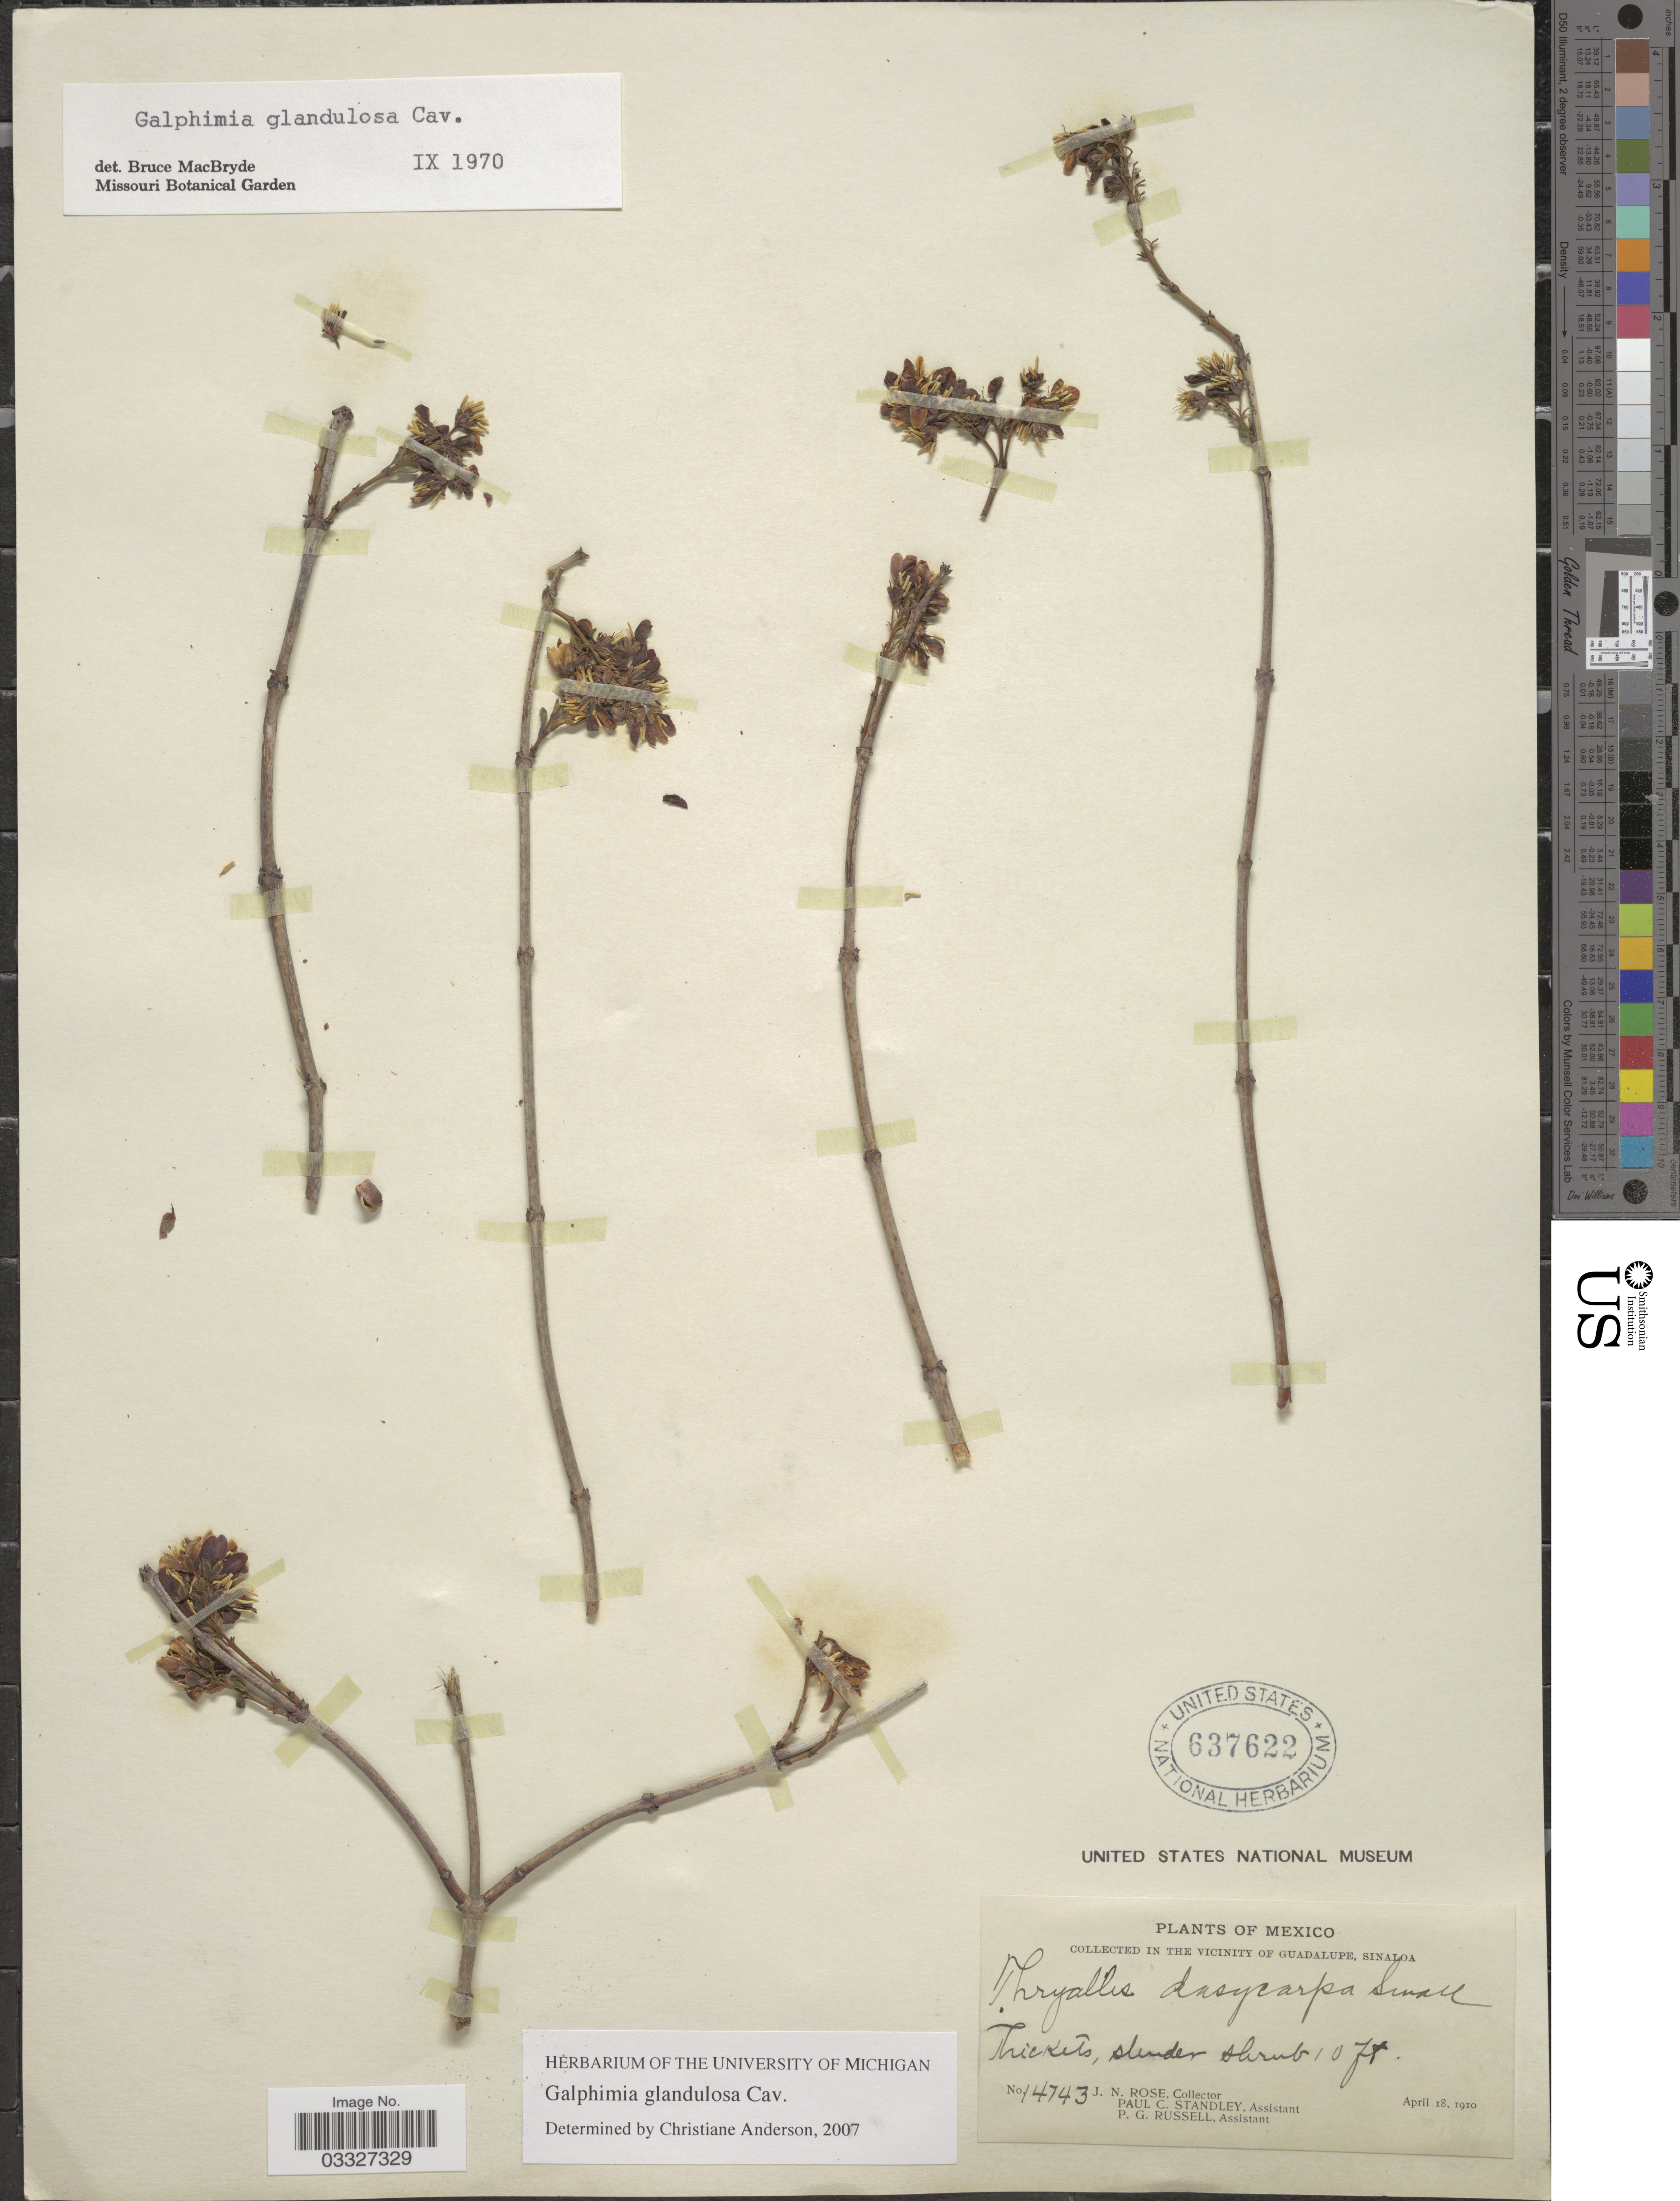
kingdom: Plantae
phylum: Tracheophyta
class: Magnoliopsida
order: Malpighiales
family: Malpighiaceae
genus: Galphimia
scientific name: Galphimia glandulosa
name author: Cav.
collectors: J. N. Rose, P. C. Standley & P. G. Russell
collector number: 14743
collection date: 1910-04-18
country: Mexico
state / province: Sinaloa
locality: In the vicinity of Guadalupe.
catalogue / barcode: US 637622